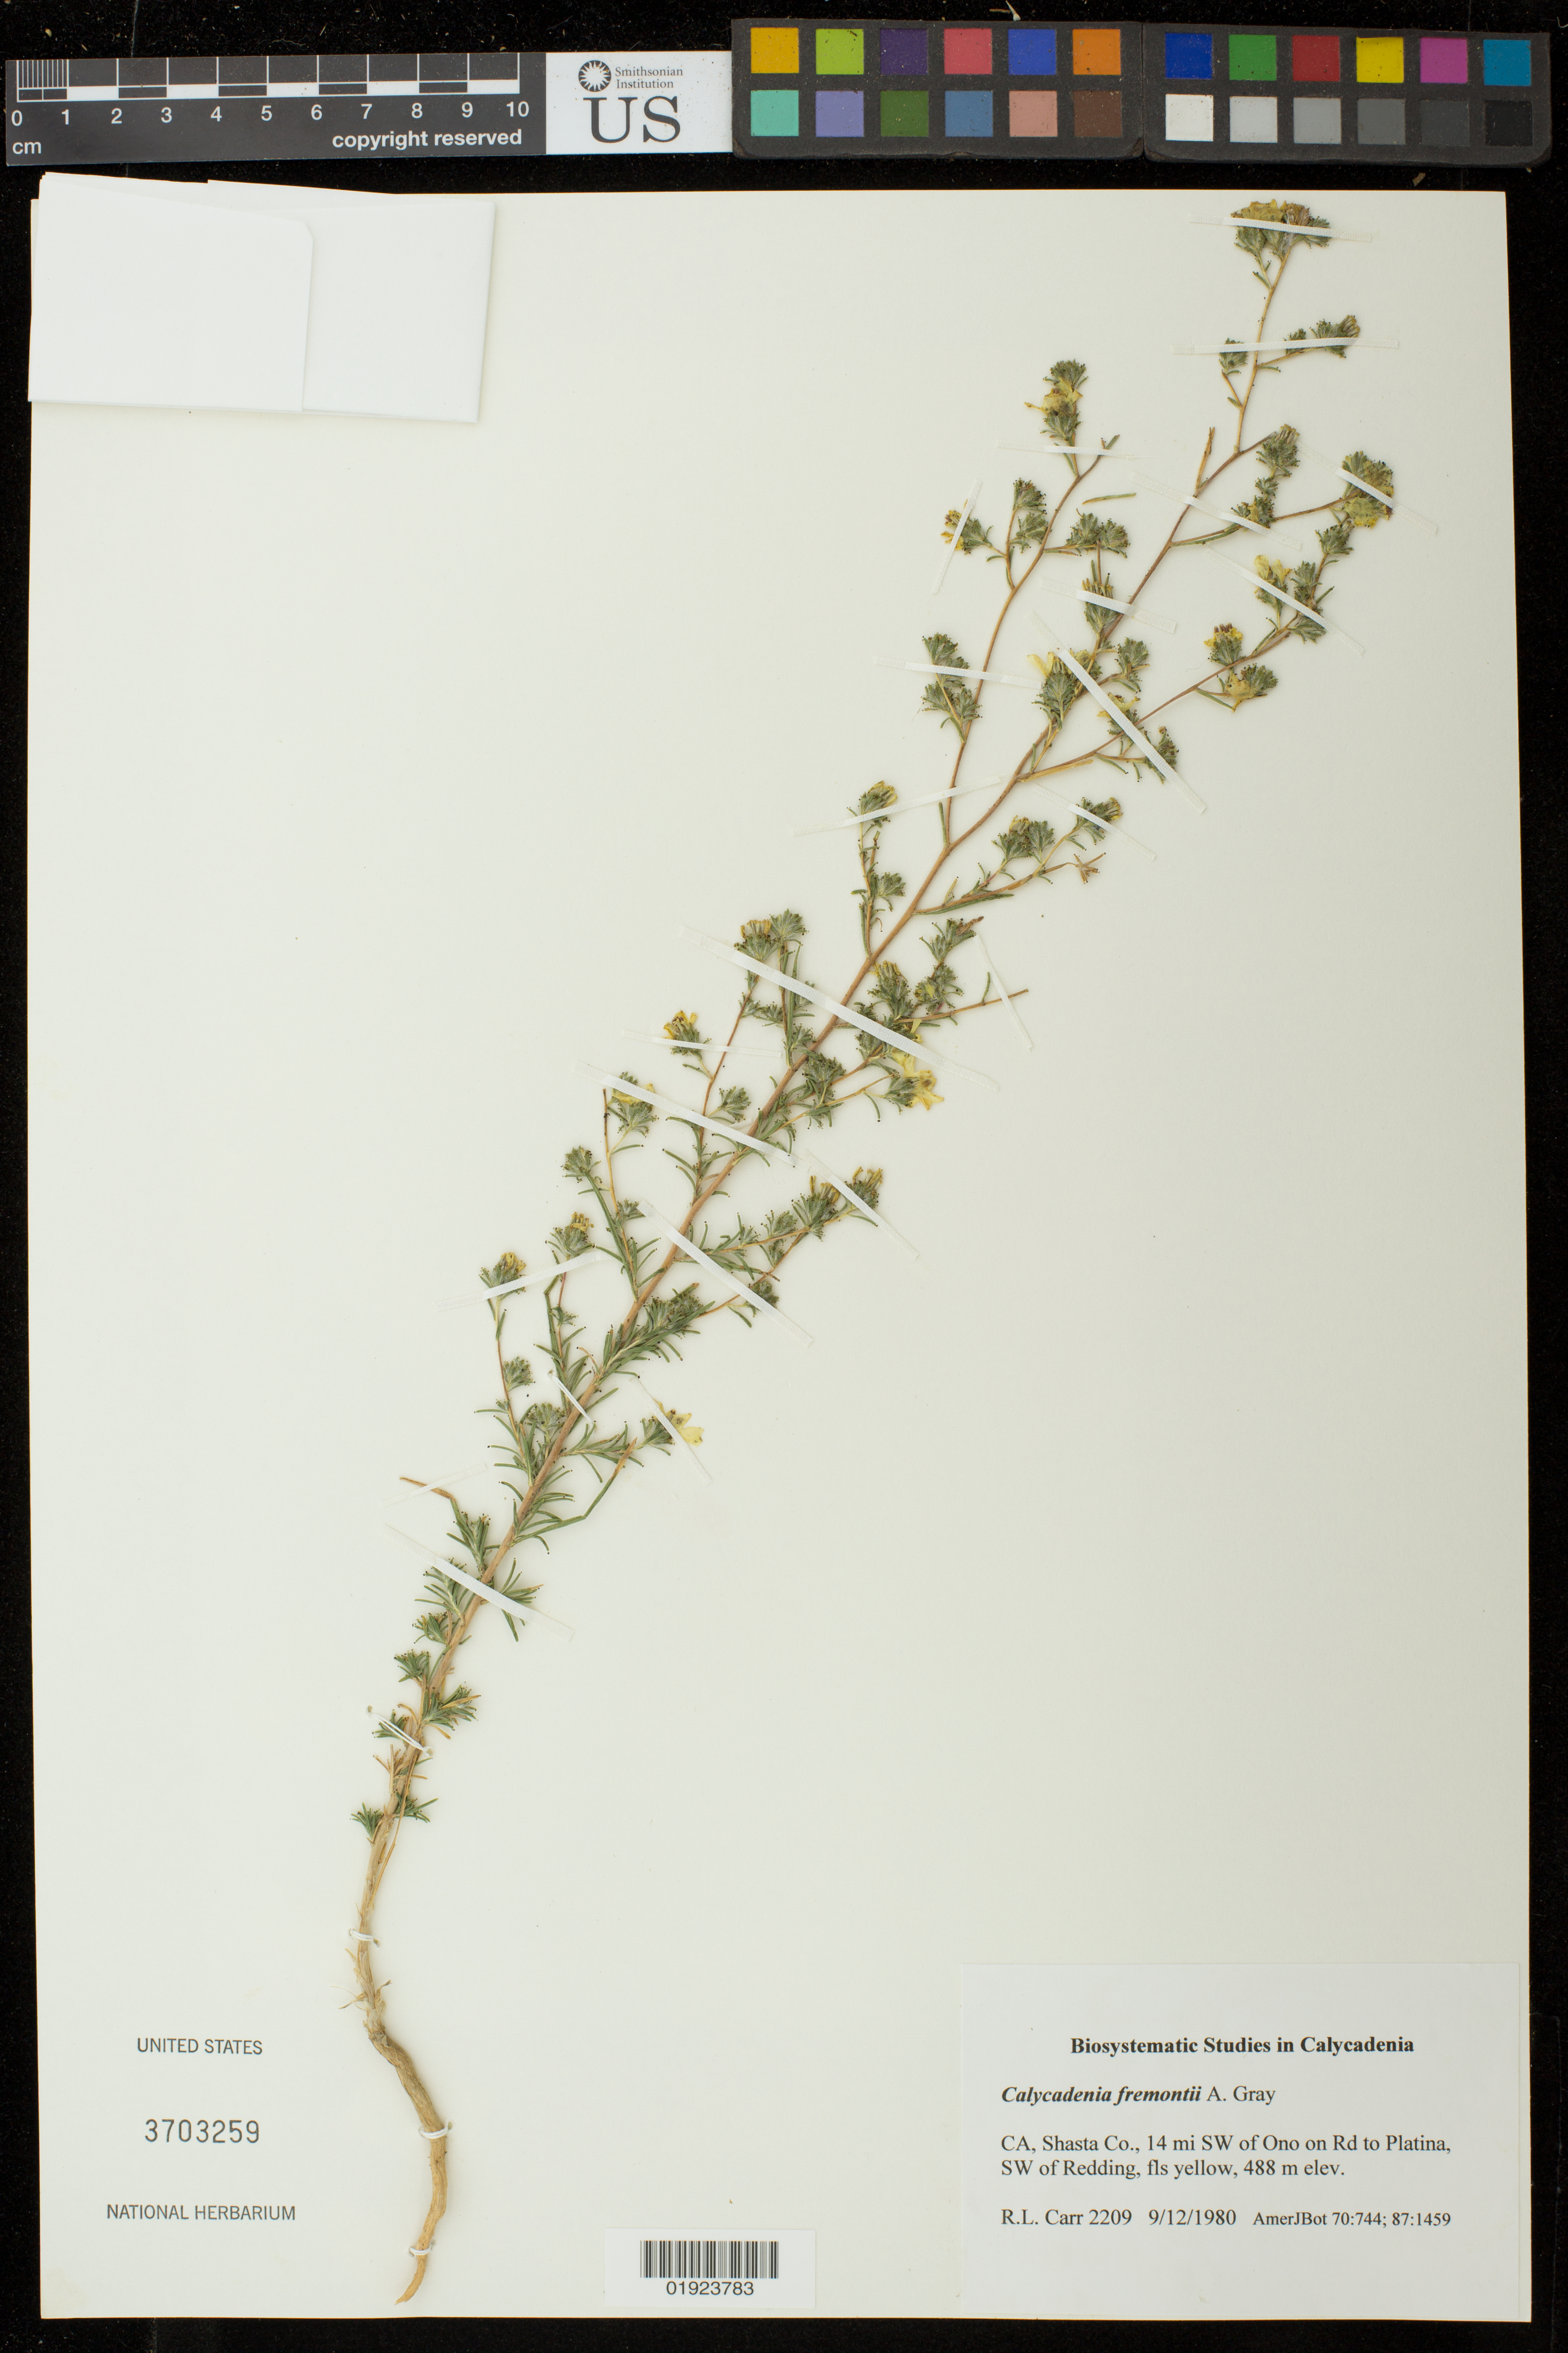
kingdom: Plantae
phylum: Tracheophyta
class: Magnoliopsida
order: Asterales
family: Asteraceae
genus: Calycadenia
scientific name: Calycadenia fremontii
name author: A. Gray in Emory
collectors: R. Carr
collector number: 2209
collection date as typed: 9/12/1980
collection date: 1980-09-12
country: United States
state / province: California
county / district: Shasta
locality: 14 mi SW of Ono on Rd to Platina, SW of Redding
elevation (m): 488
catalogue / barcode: US 3703259